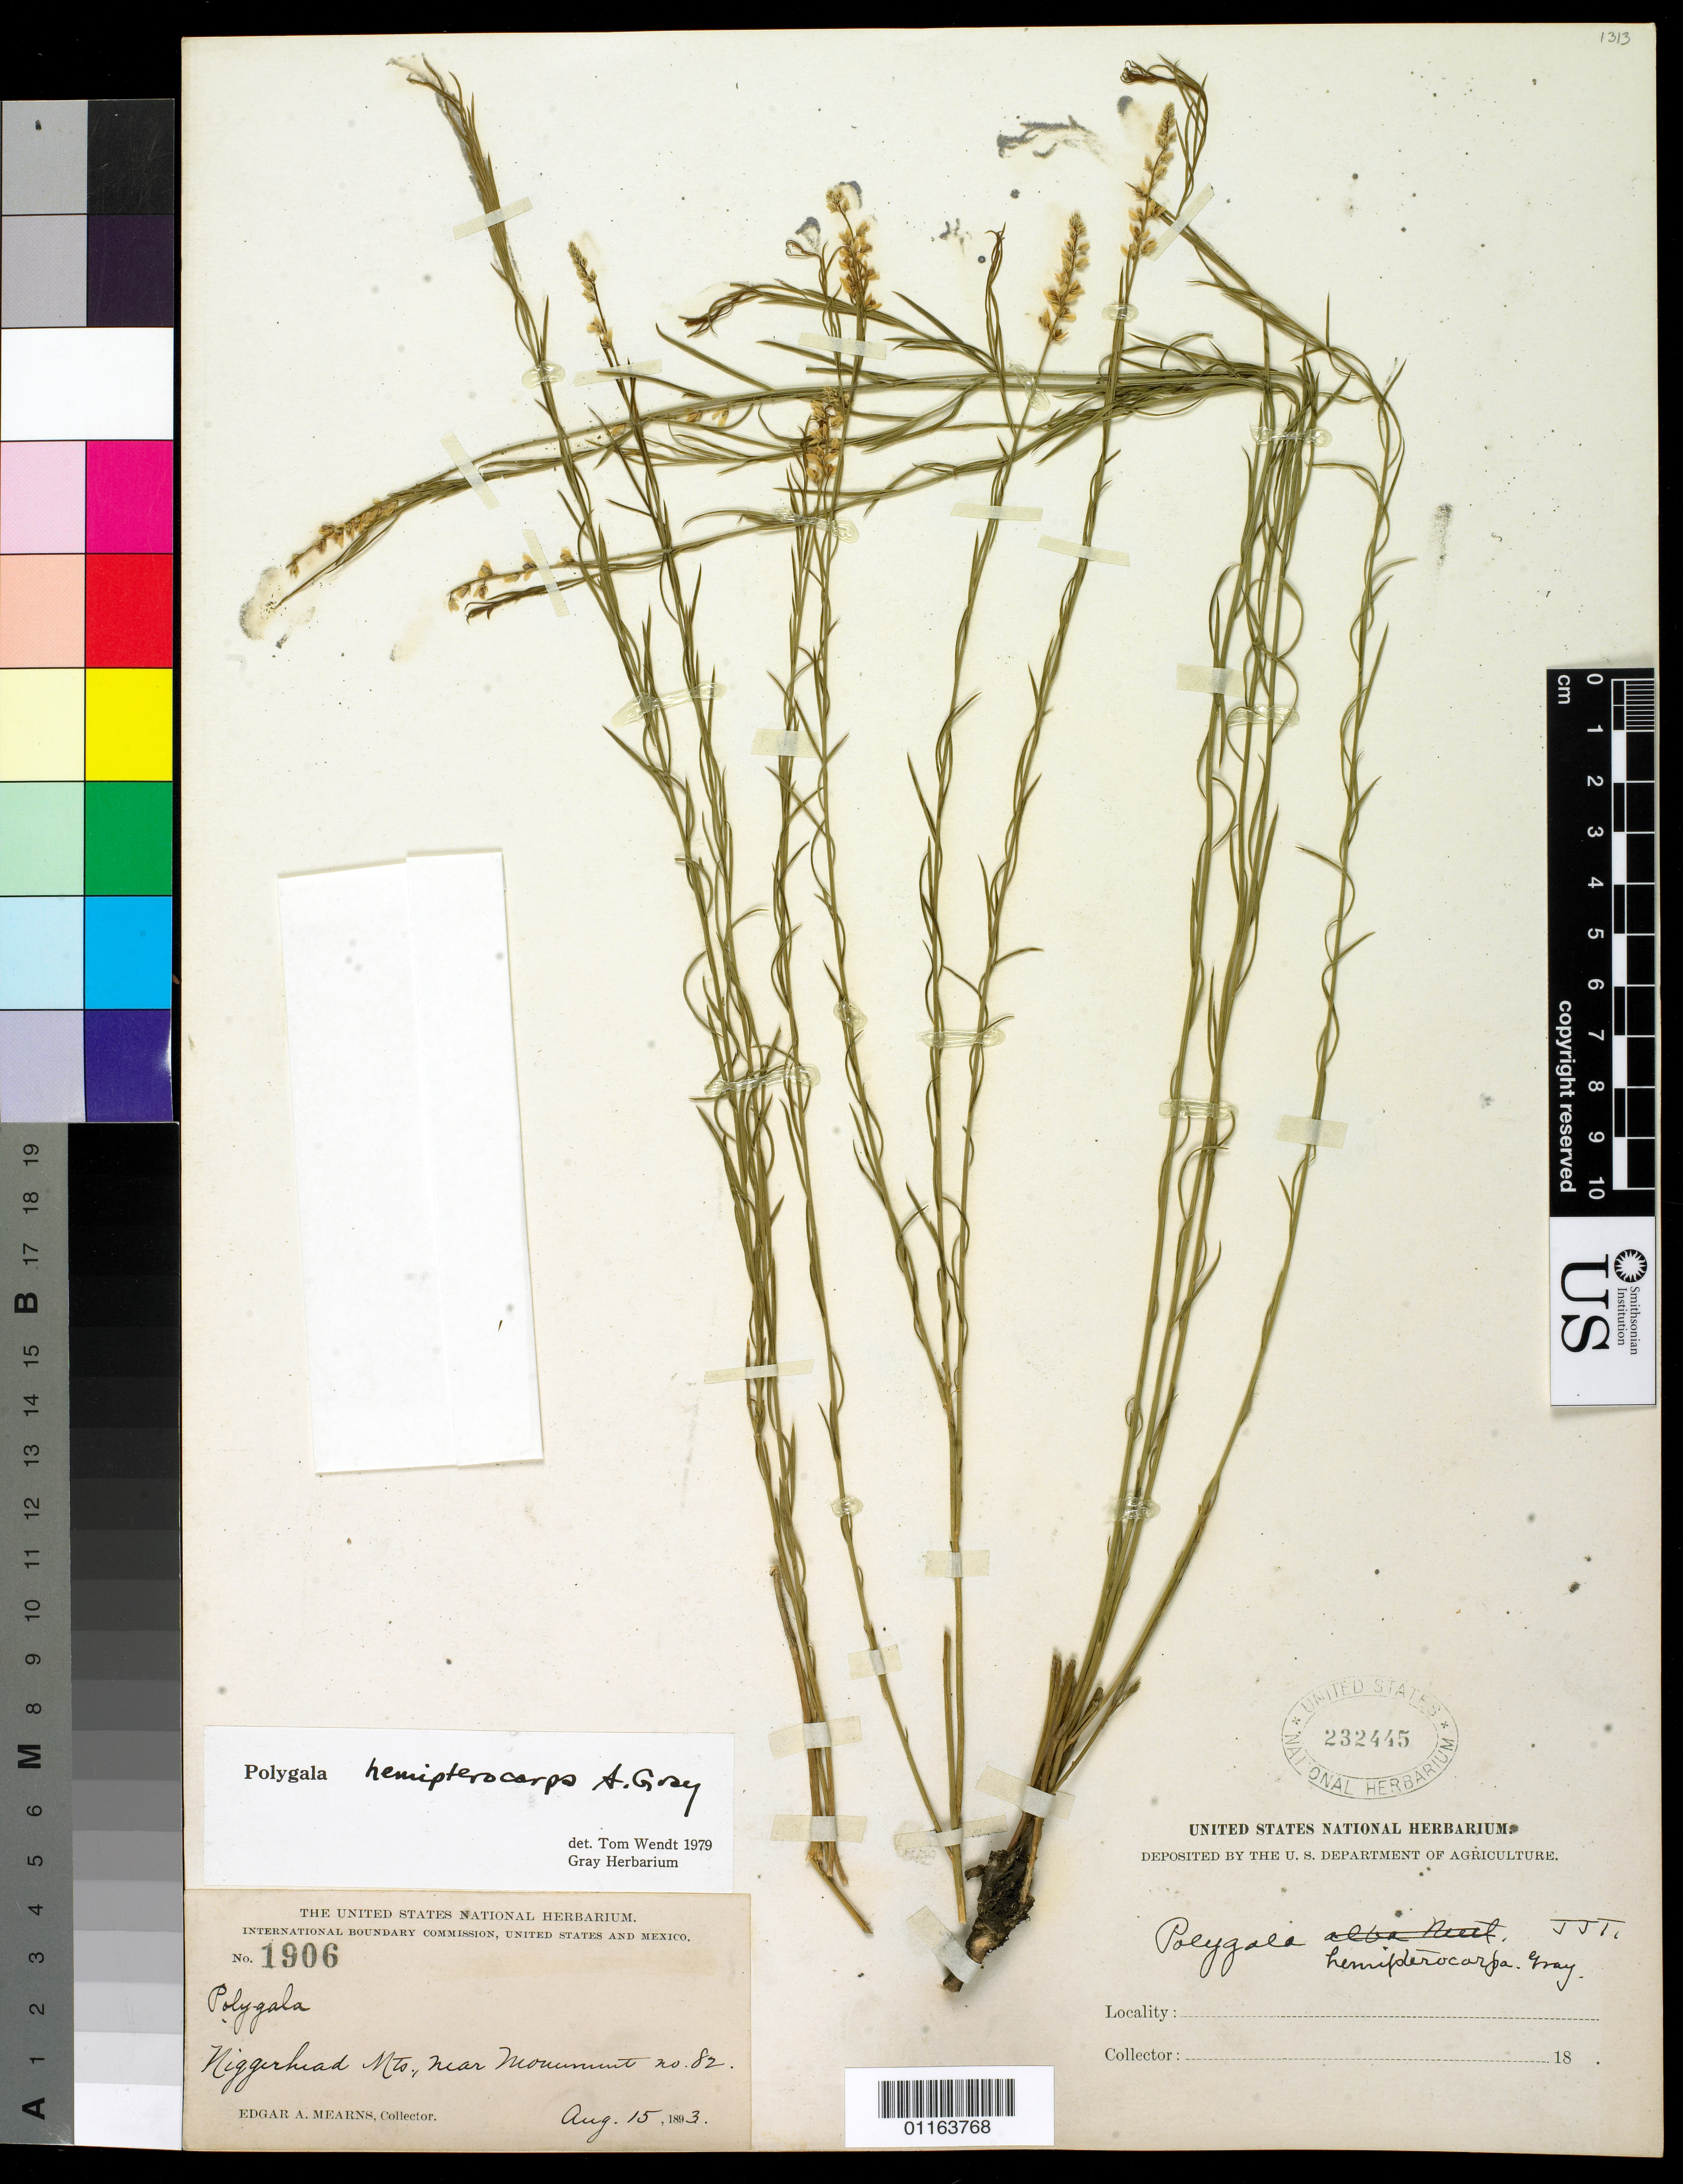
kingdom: Plantae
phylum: Tracheophyta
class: Magnoliopsida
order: Fabales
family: Polygalaceae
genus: Polygala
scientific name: Polygala hemipterocarpa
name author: A. Gray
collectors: E. A. Mearns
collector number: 1906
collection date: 1892-08-15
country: United States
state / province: New Mexico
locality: Niggerhead Mountain, near Monument No. 82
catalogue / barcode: US 232445